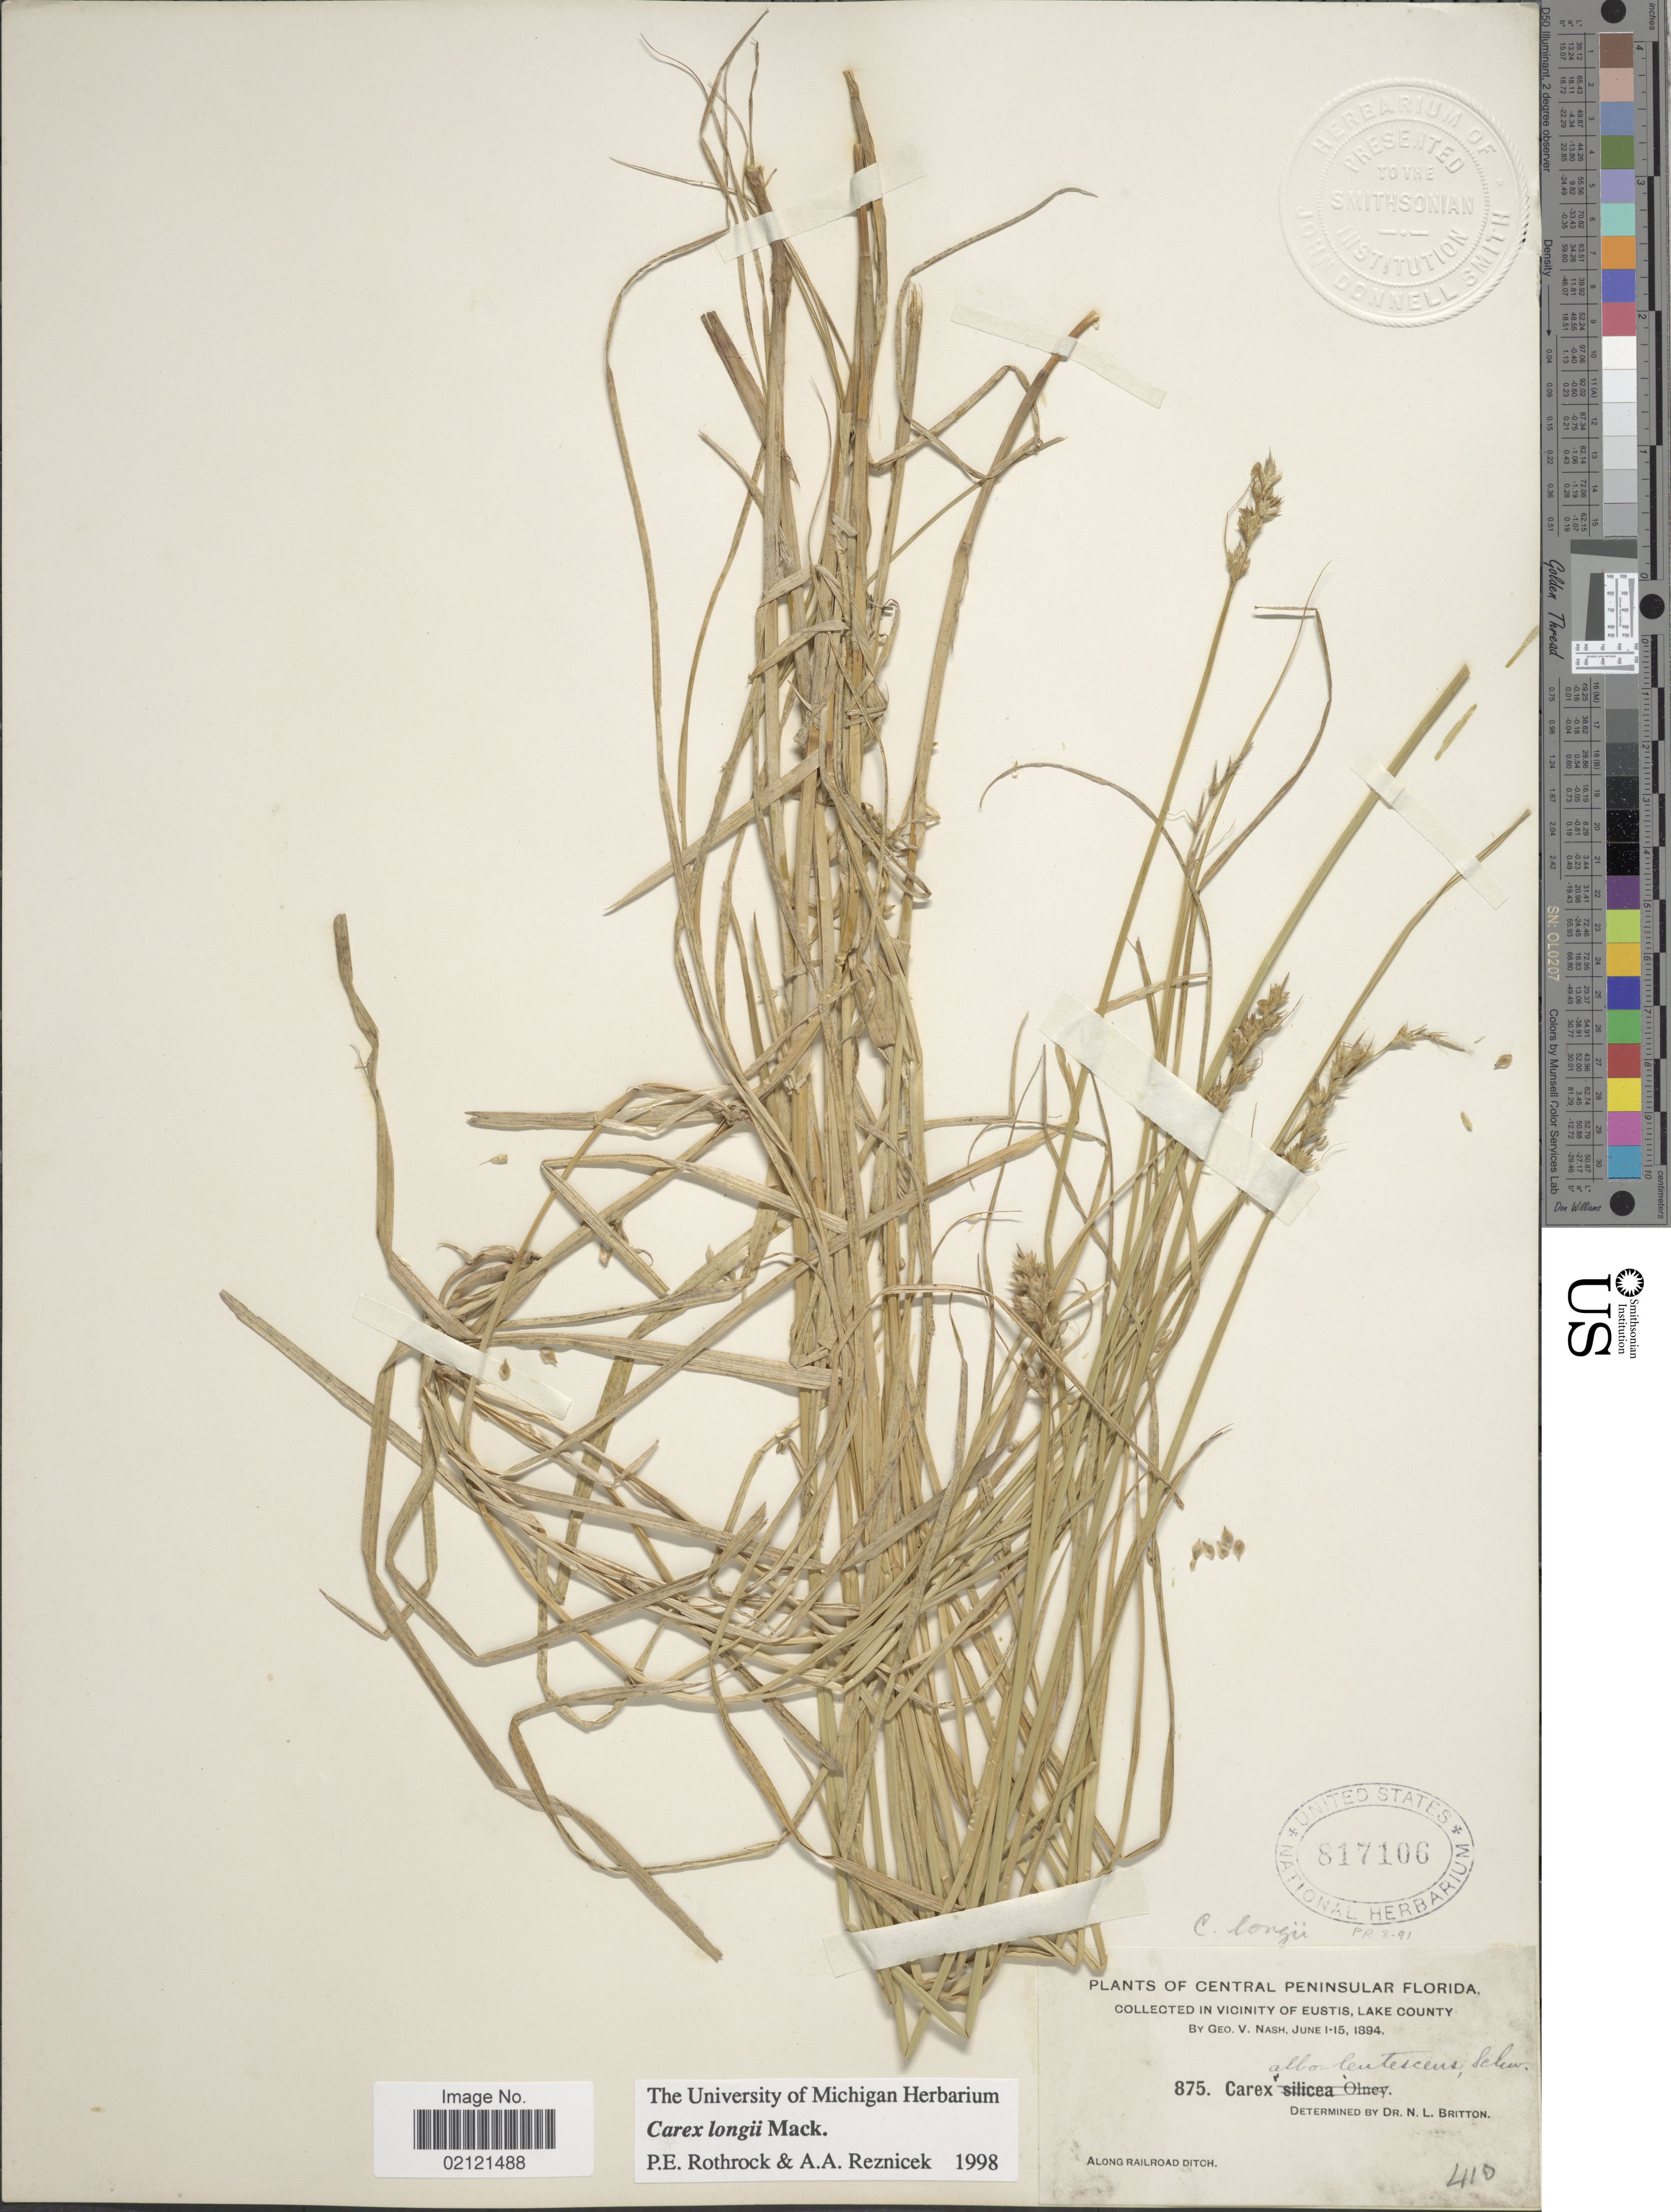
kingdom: Plantae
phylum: Tracheophyta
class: Liliopsida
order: Poales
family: Cyperaceae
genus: Carex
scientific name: Carex longii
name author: Mack.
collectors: G. V. Nash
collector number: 875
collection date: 1894-06-01/1894-06-15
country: United States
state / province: Florida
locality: Central Peninsular Florida, Vicinity of Eustis Lake County, along Railroad ditch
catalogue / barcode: US 817106